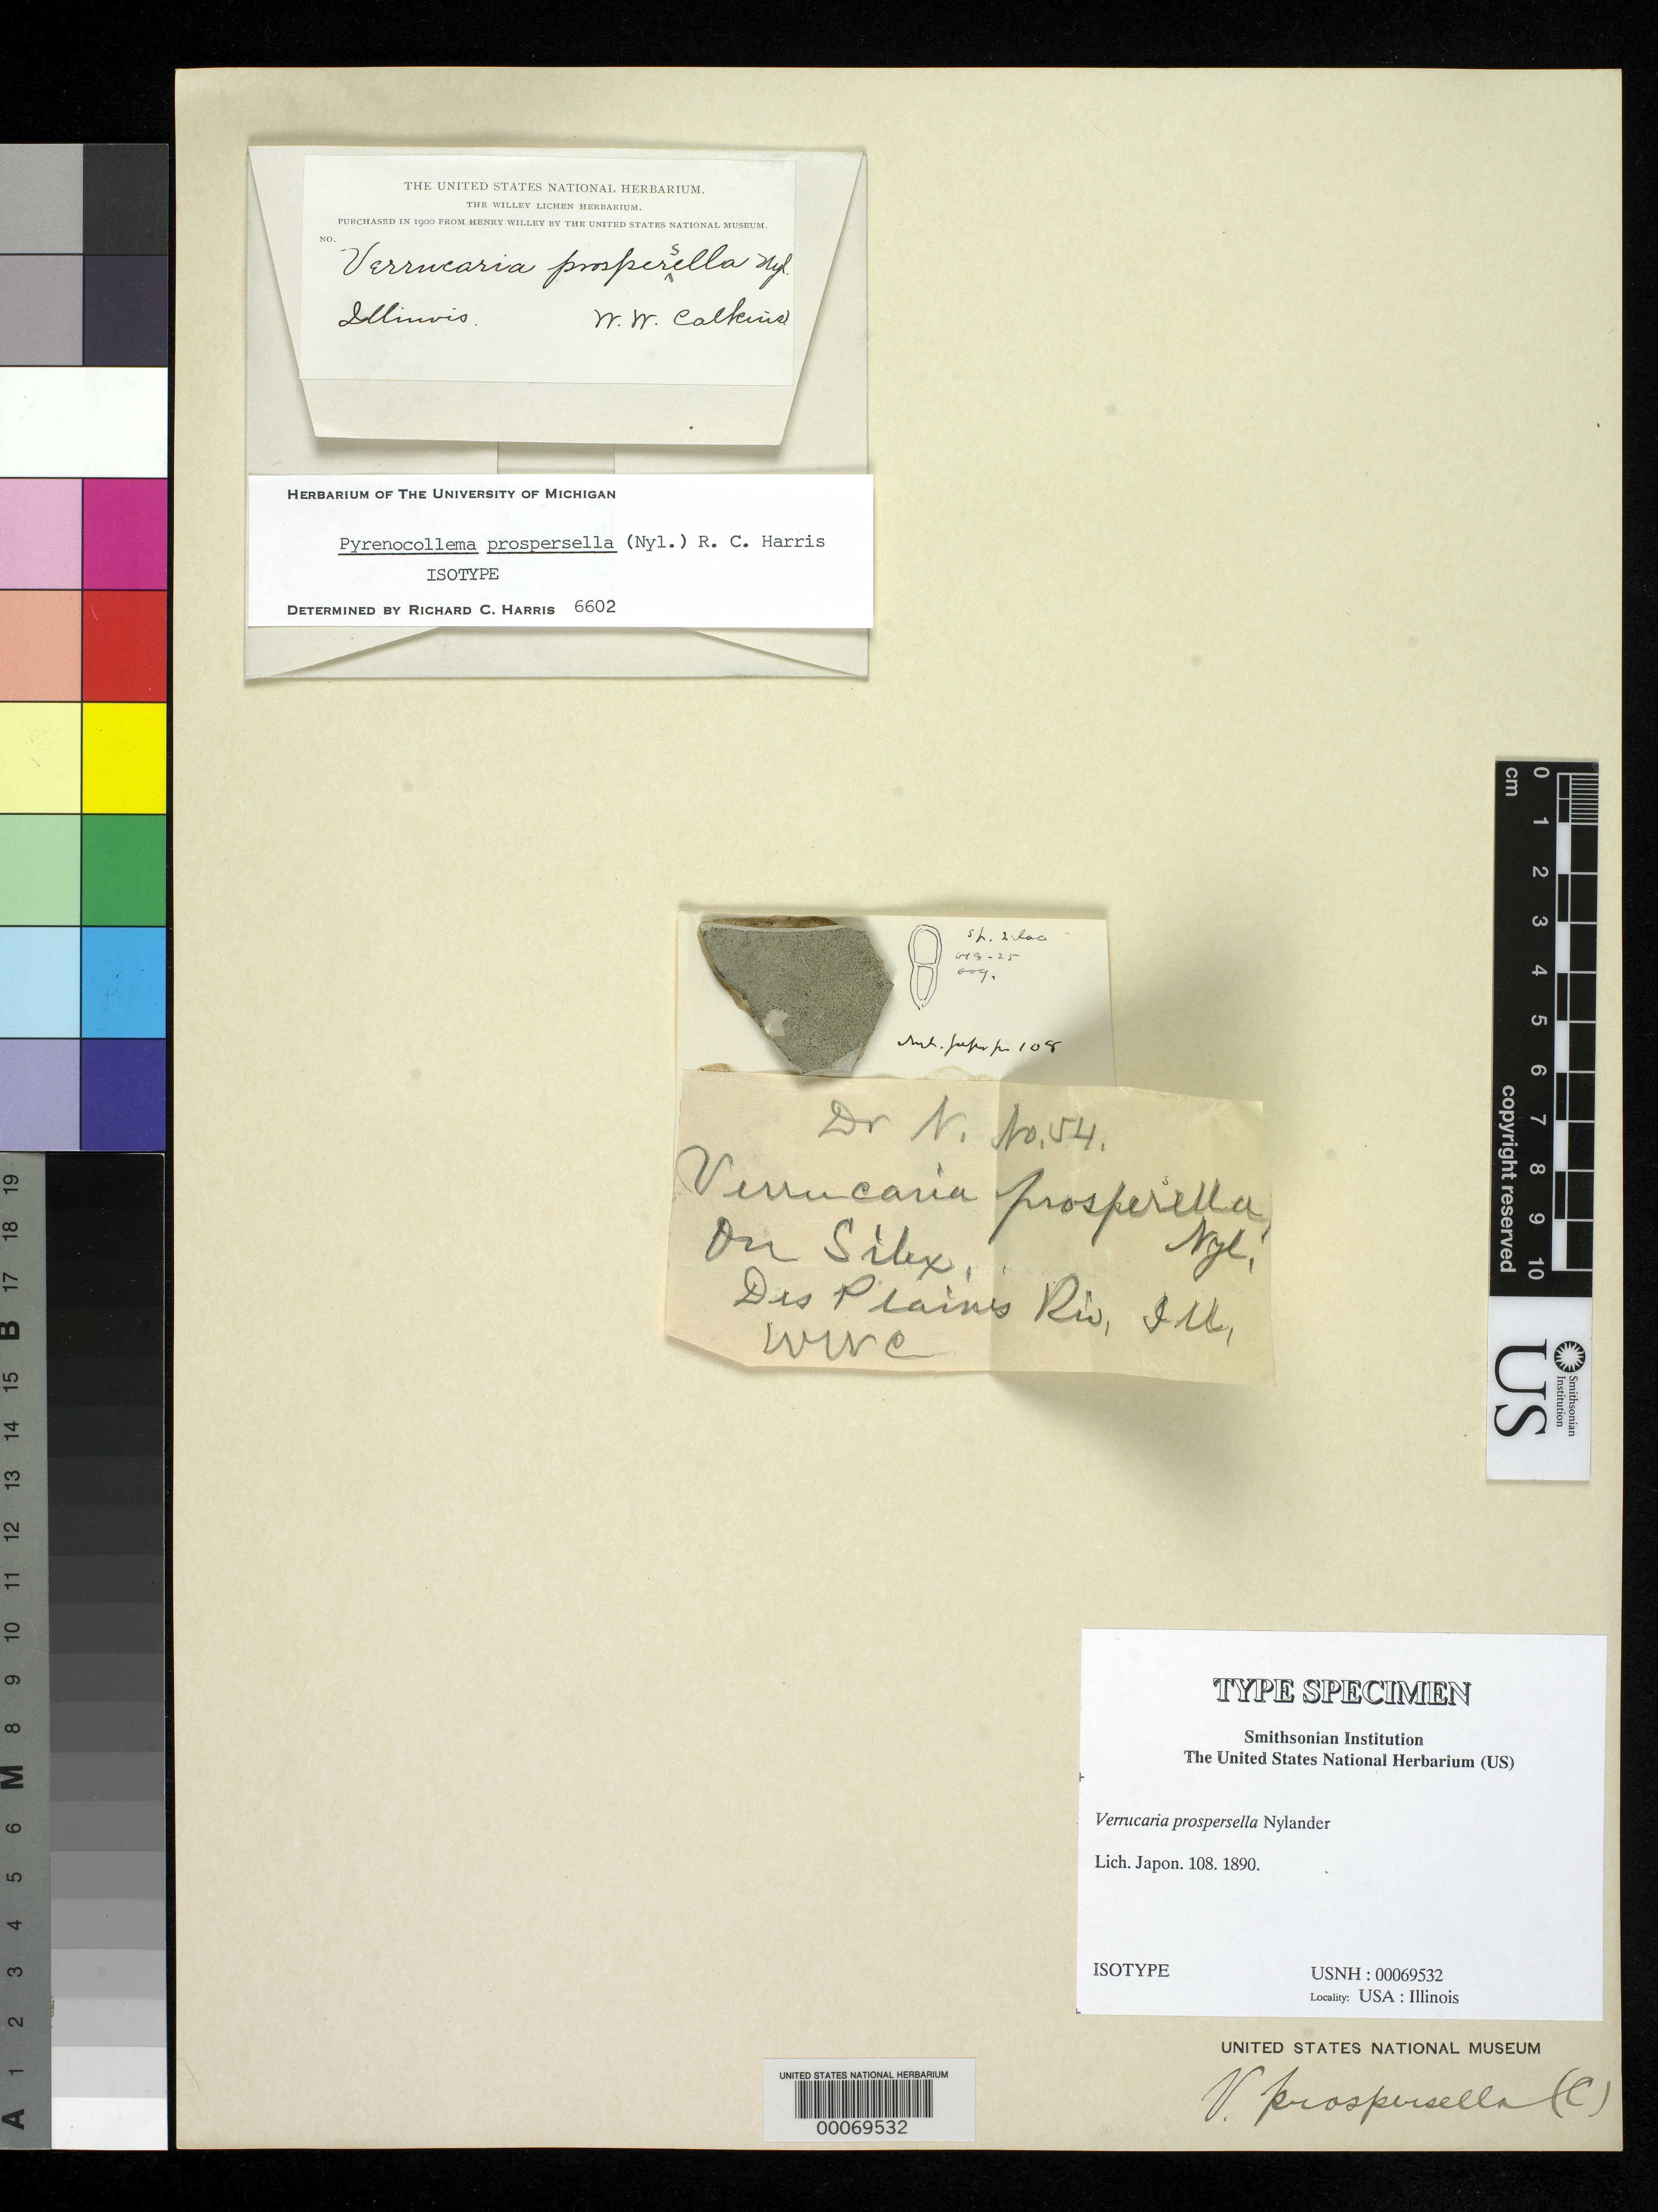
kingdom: Fungi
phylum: Ascomycota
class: Eurotiomycetes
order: Verrucariales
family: Verrucariaceae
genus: Verrucaria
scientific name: Verrucaria prospersella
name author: Nyl.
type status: Isotype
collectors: W. Calkins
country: United States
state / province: Illinois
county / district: Cook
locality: Chicago.